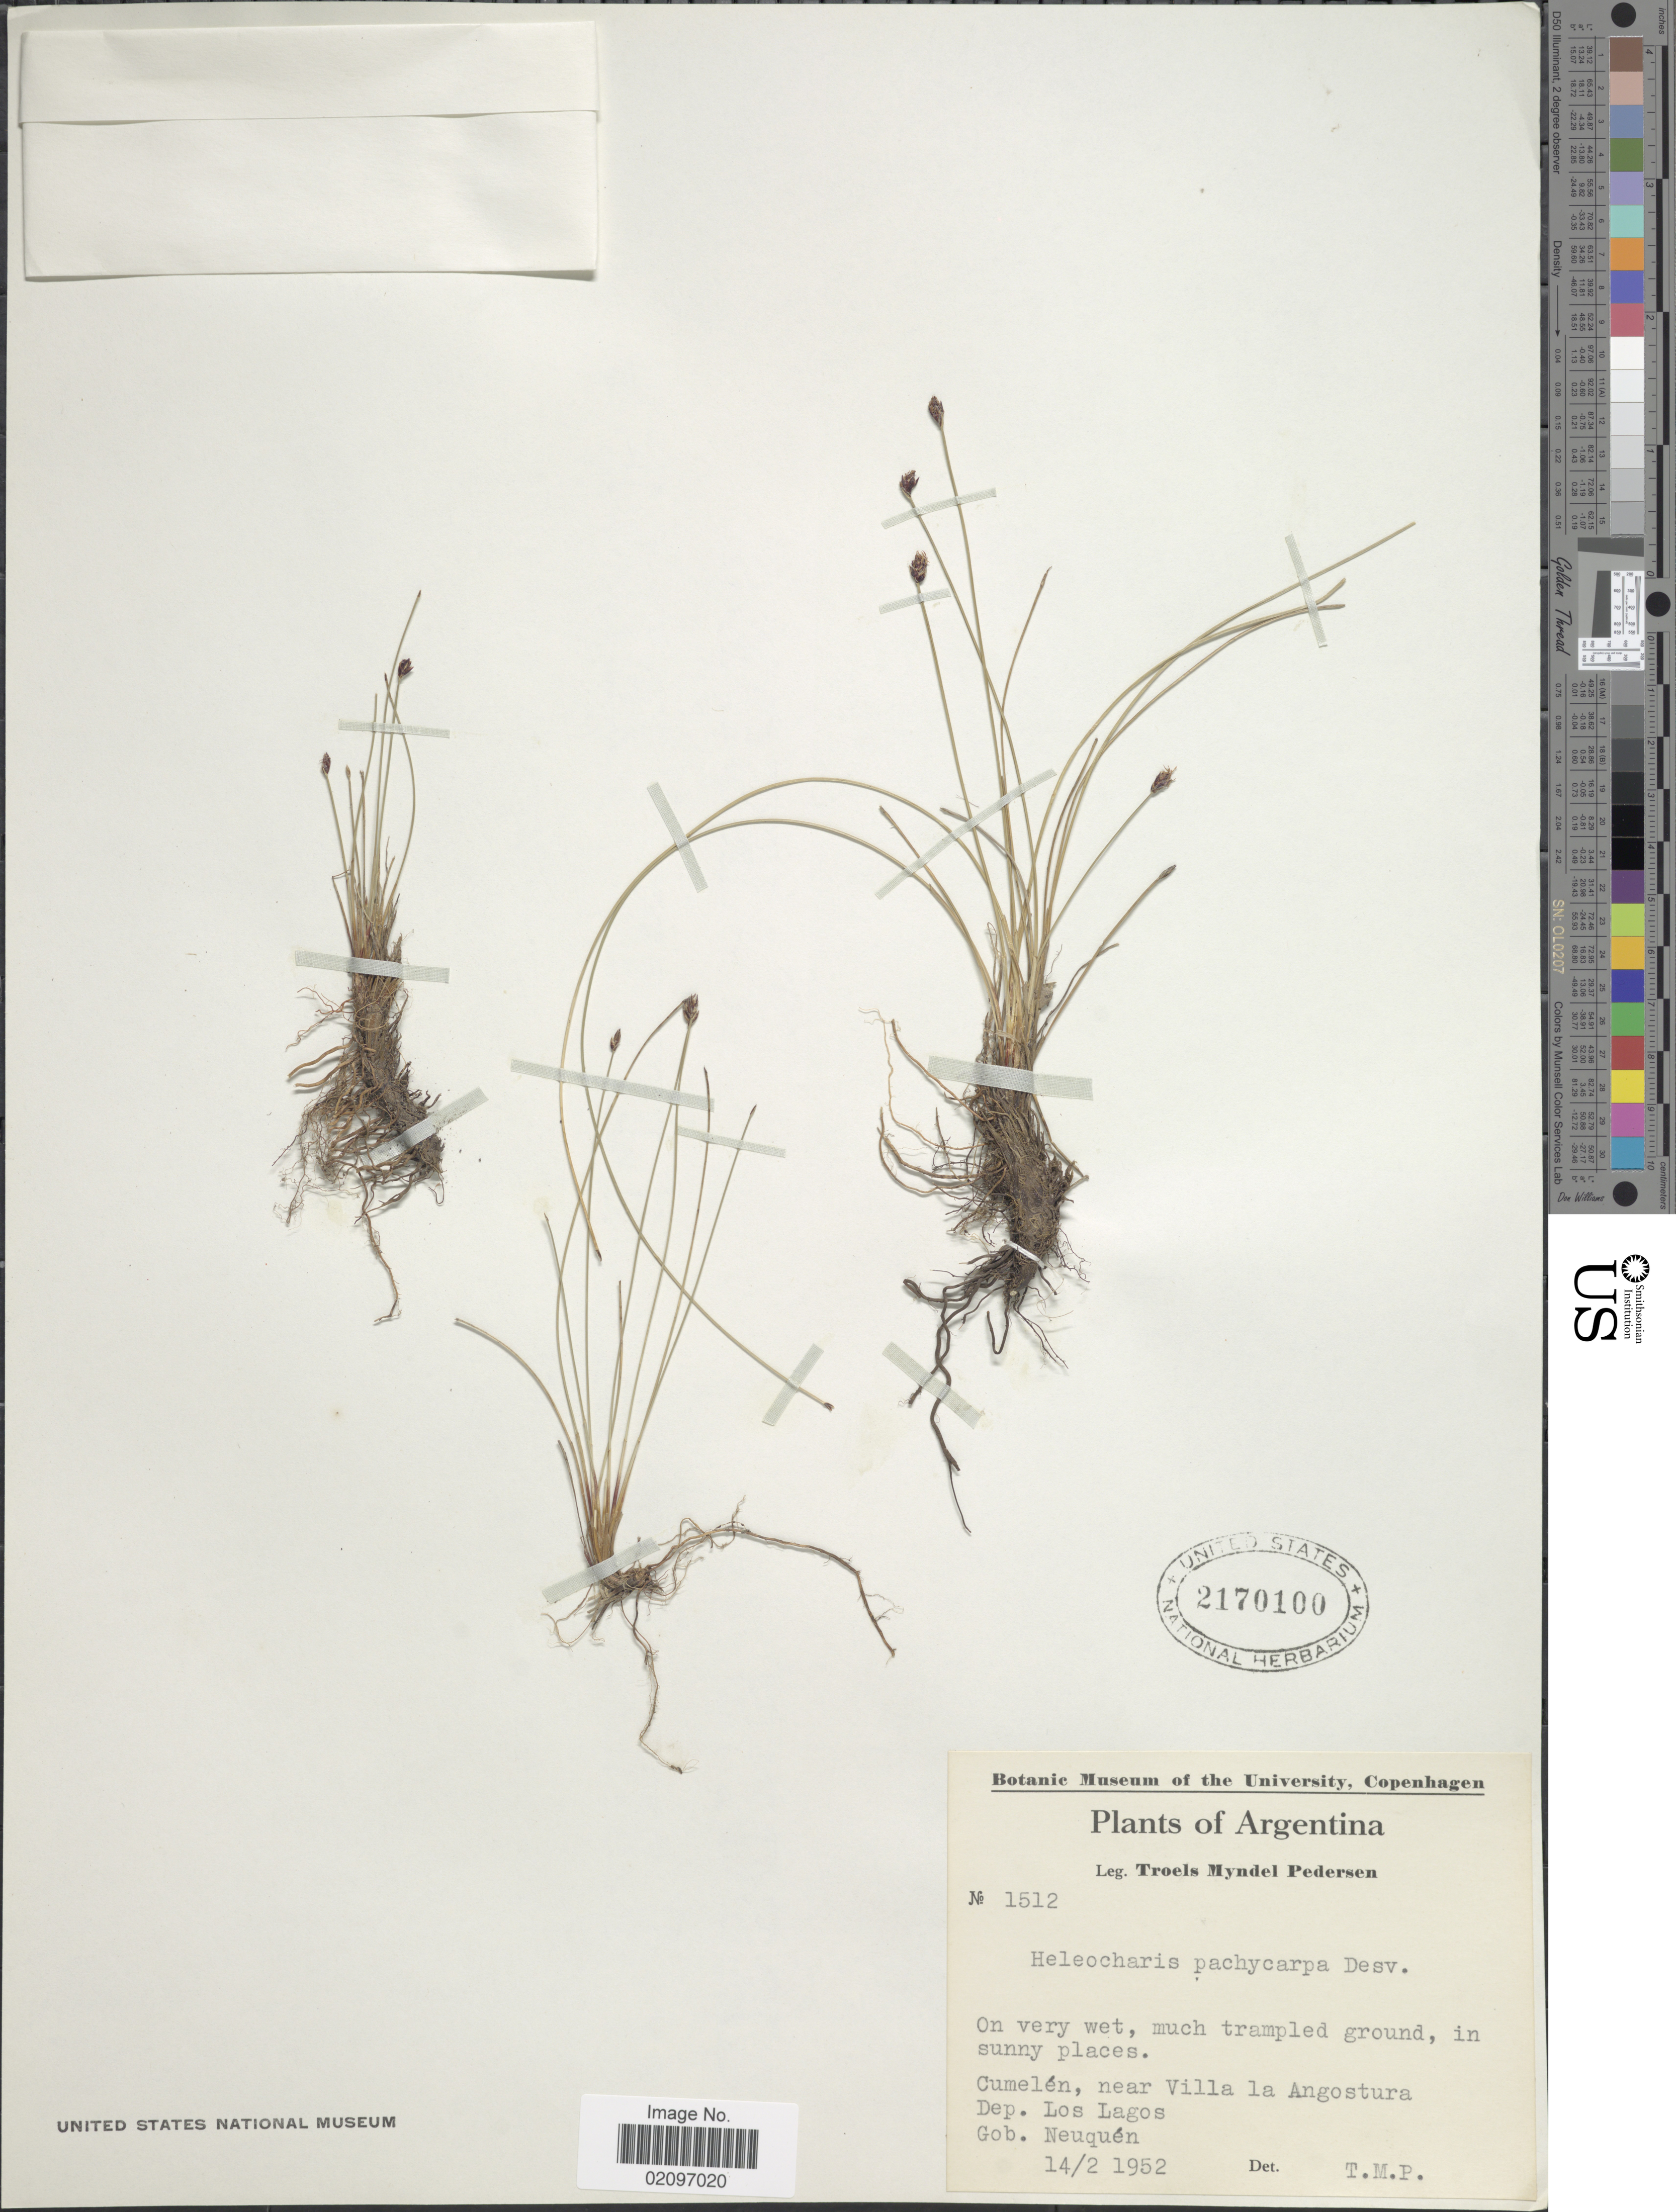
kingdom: Plantae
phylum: Tracheophyta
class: Liliopsida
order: Poales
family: Cyperaceae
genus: Eleocharis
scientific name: Eleocharis pachycarpa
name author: É. Desv.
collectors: T. Pederson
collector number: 1512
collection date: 1952-02-14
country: Argentina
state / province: Neuquen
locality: Cumelen, near Villa la Angostura, Dep. Los Lagos. Gob. Neuquen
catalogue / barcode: US 2170100